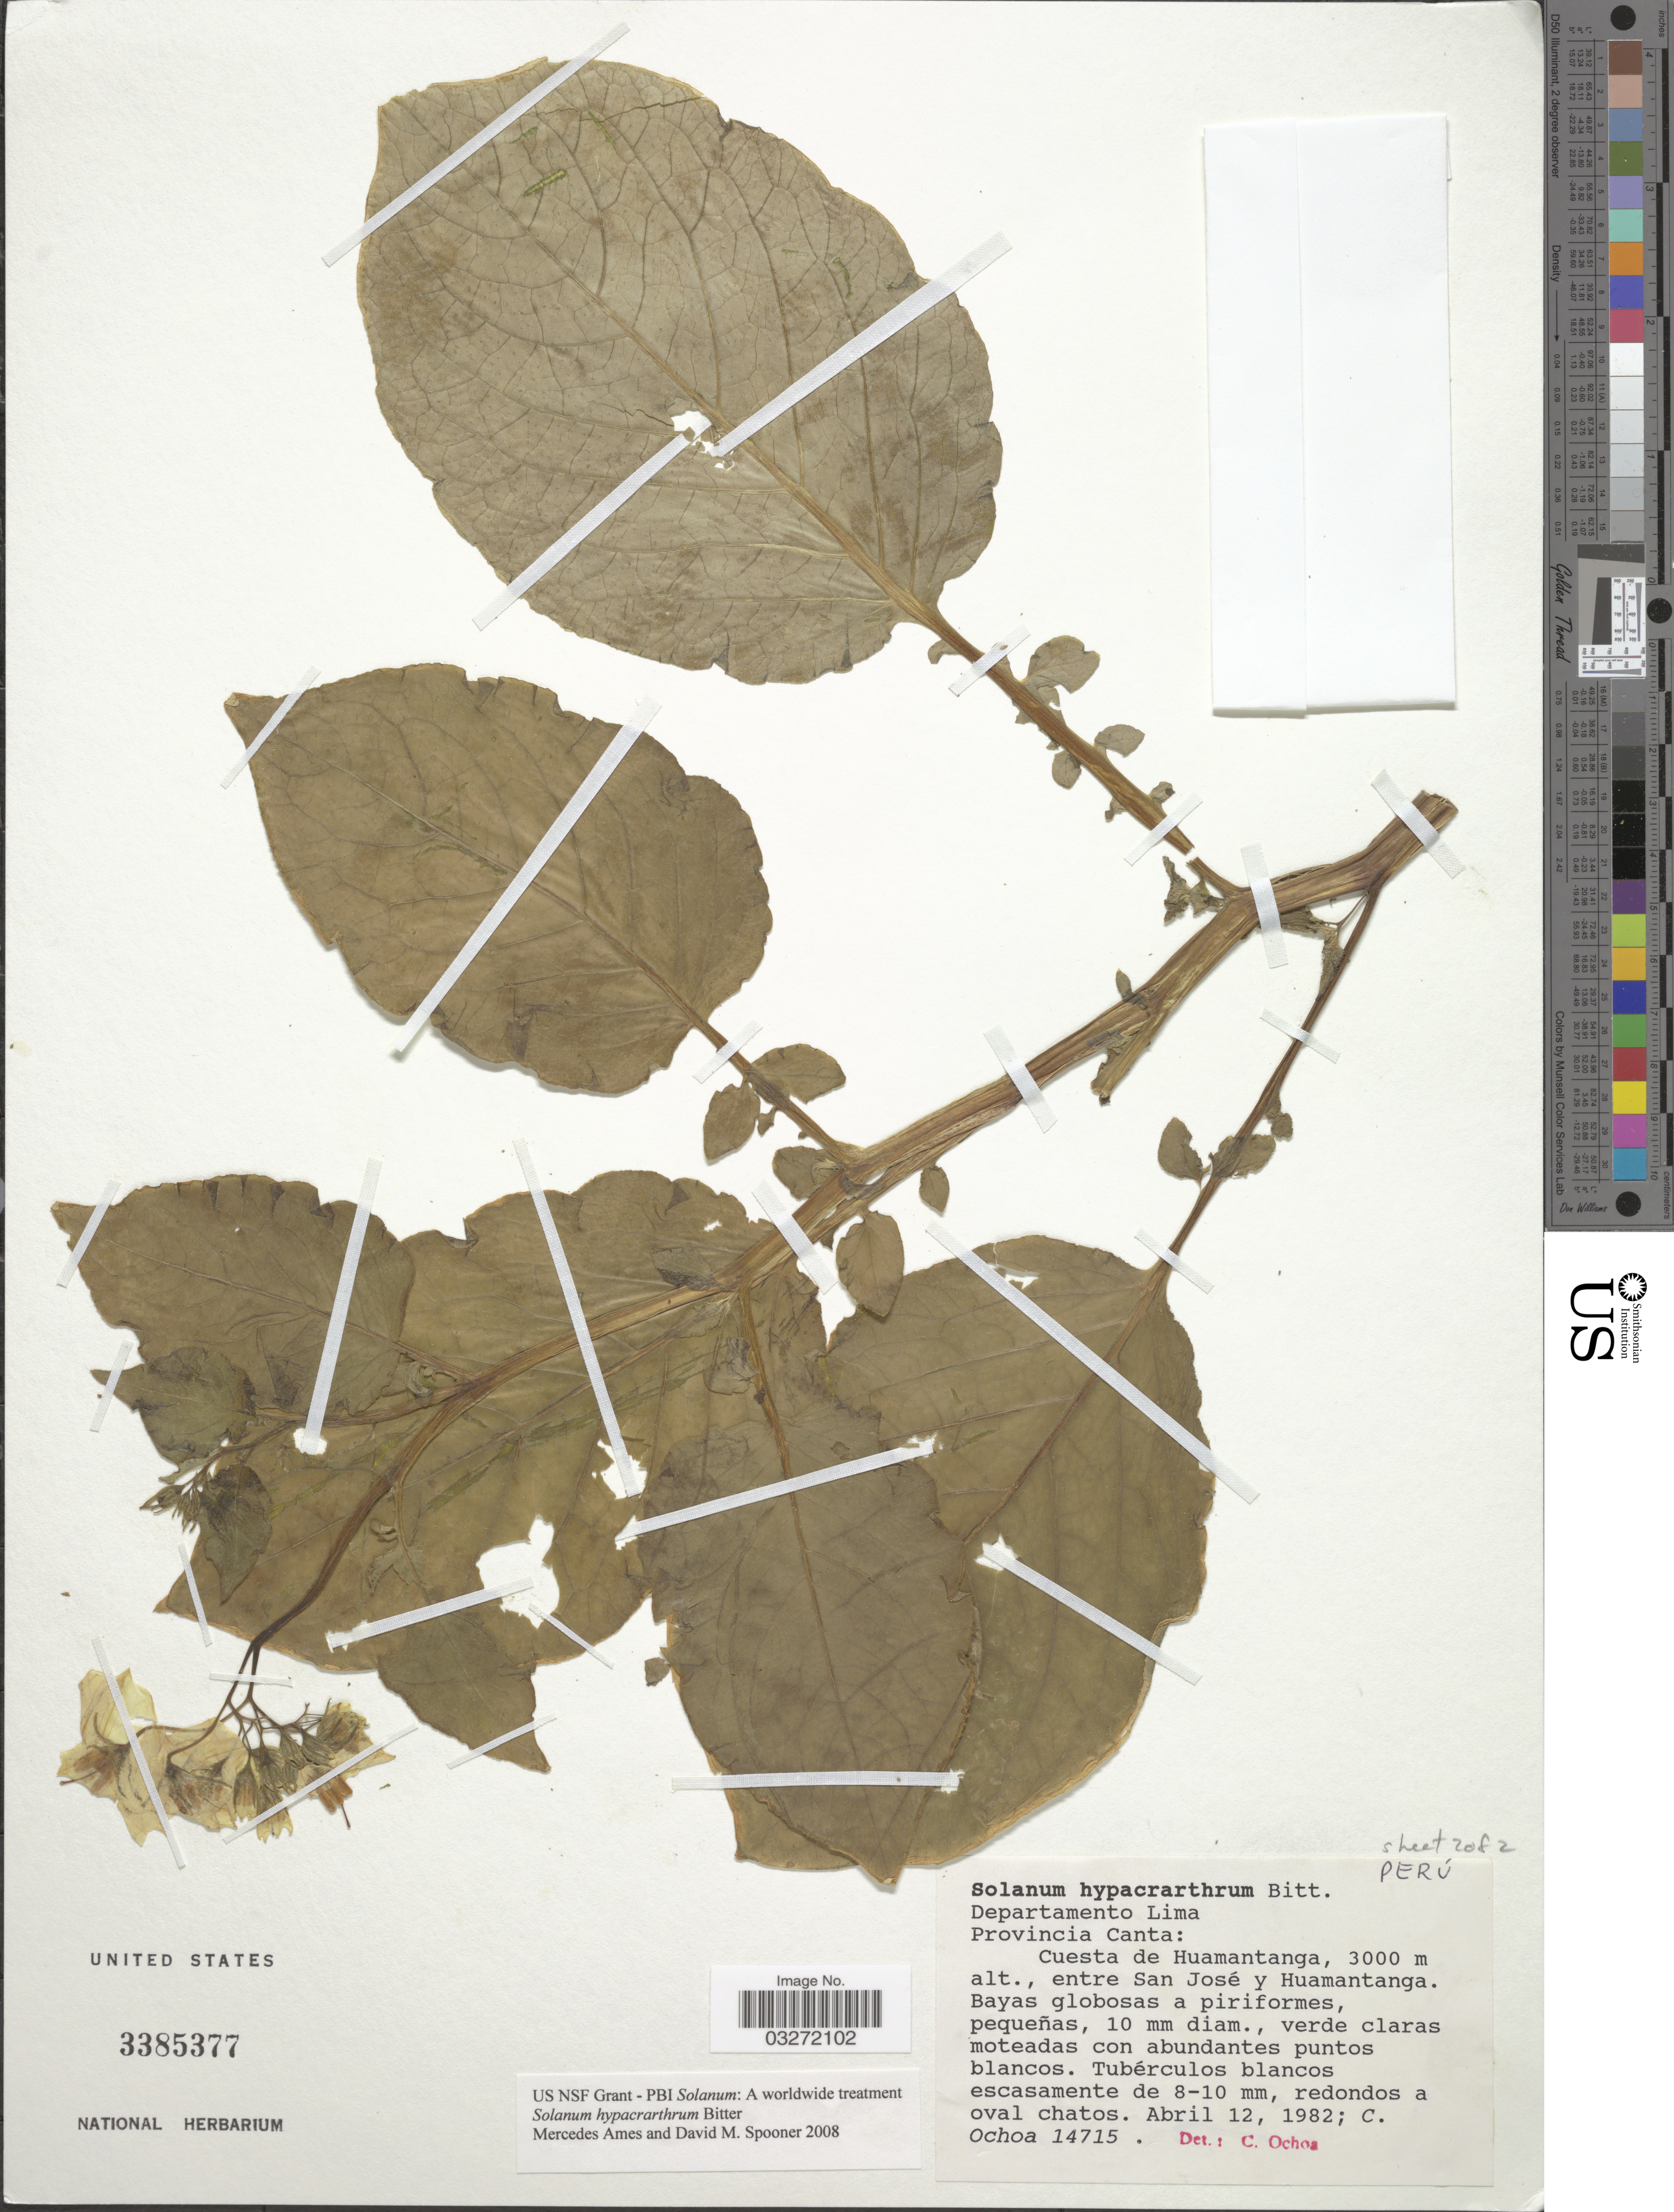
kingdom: Plantae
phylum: Tracheophyta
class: Magnoliopsida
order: Solanales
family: Solanaceae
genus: Solanum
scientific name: Solanum hypacrarthrum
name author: Bitter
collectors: C. Ochoa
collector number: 14715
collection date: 1982-04-12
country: Peru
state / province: Lima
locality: Departamento Lima. Provincia Canta: Cuesta de Huamantanga, entre San José y Huamantanga.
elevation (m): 3000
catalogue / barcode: US 3385377